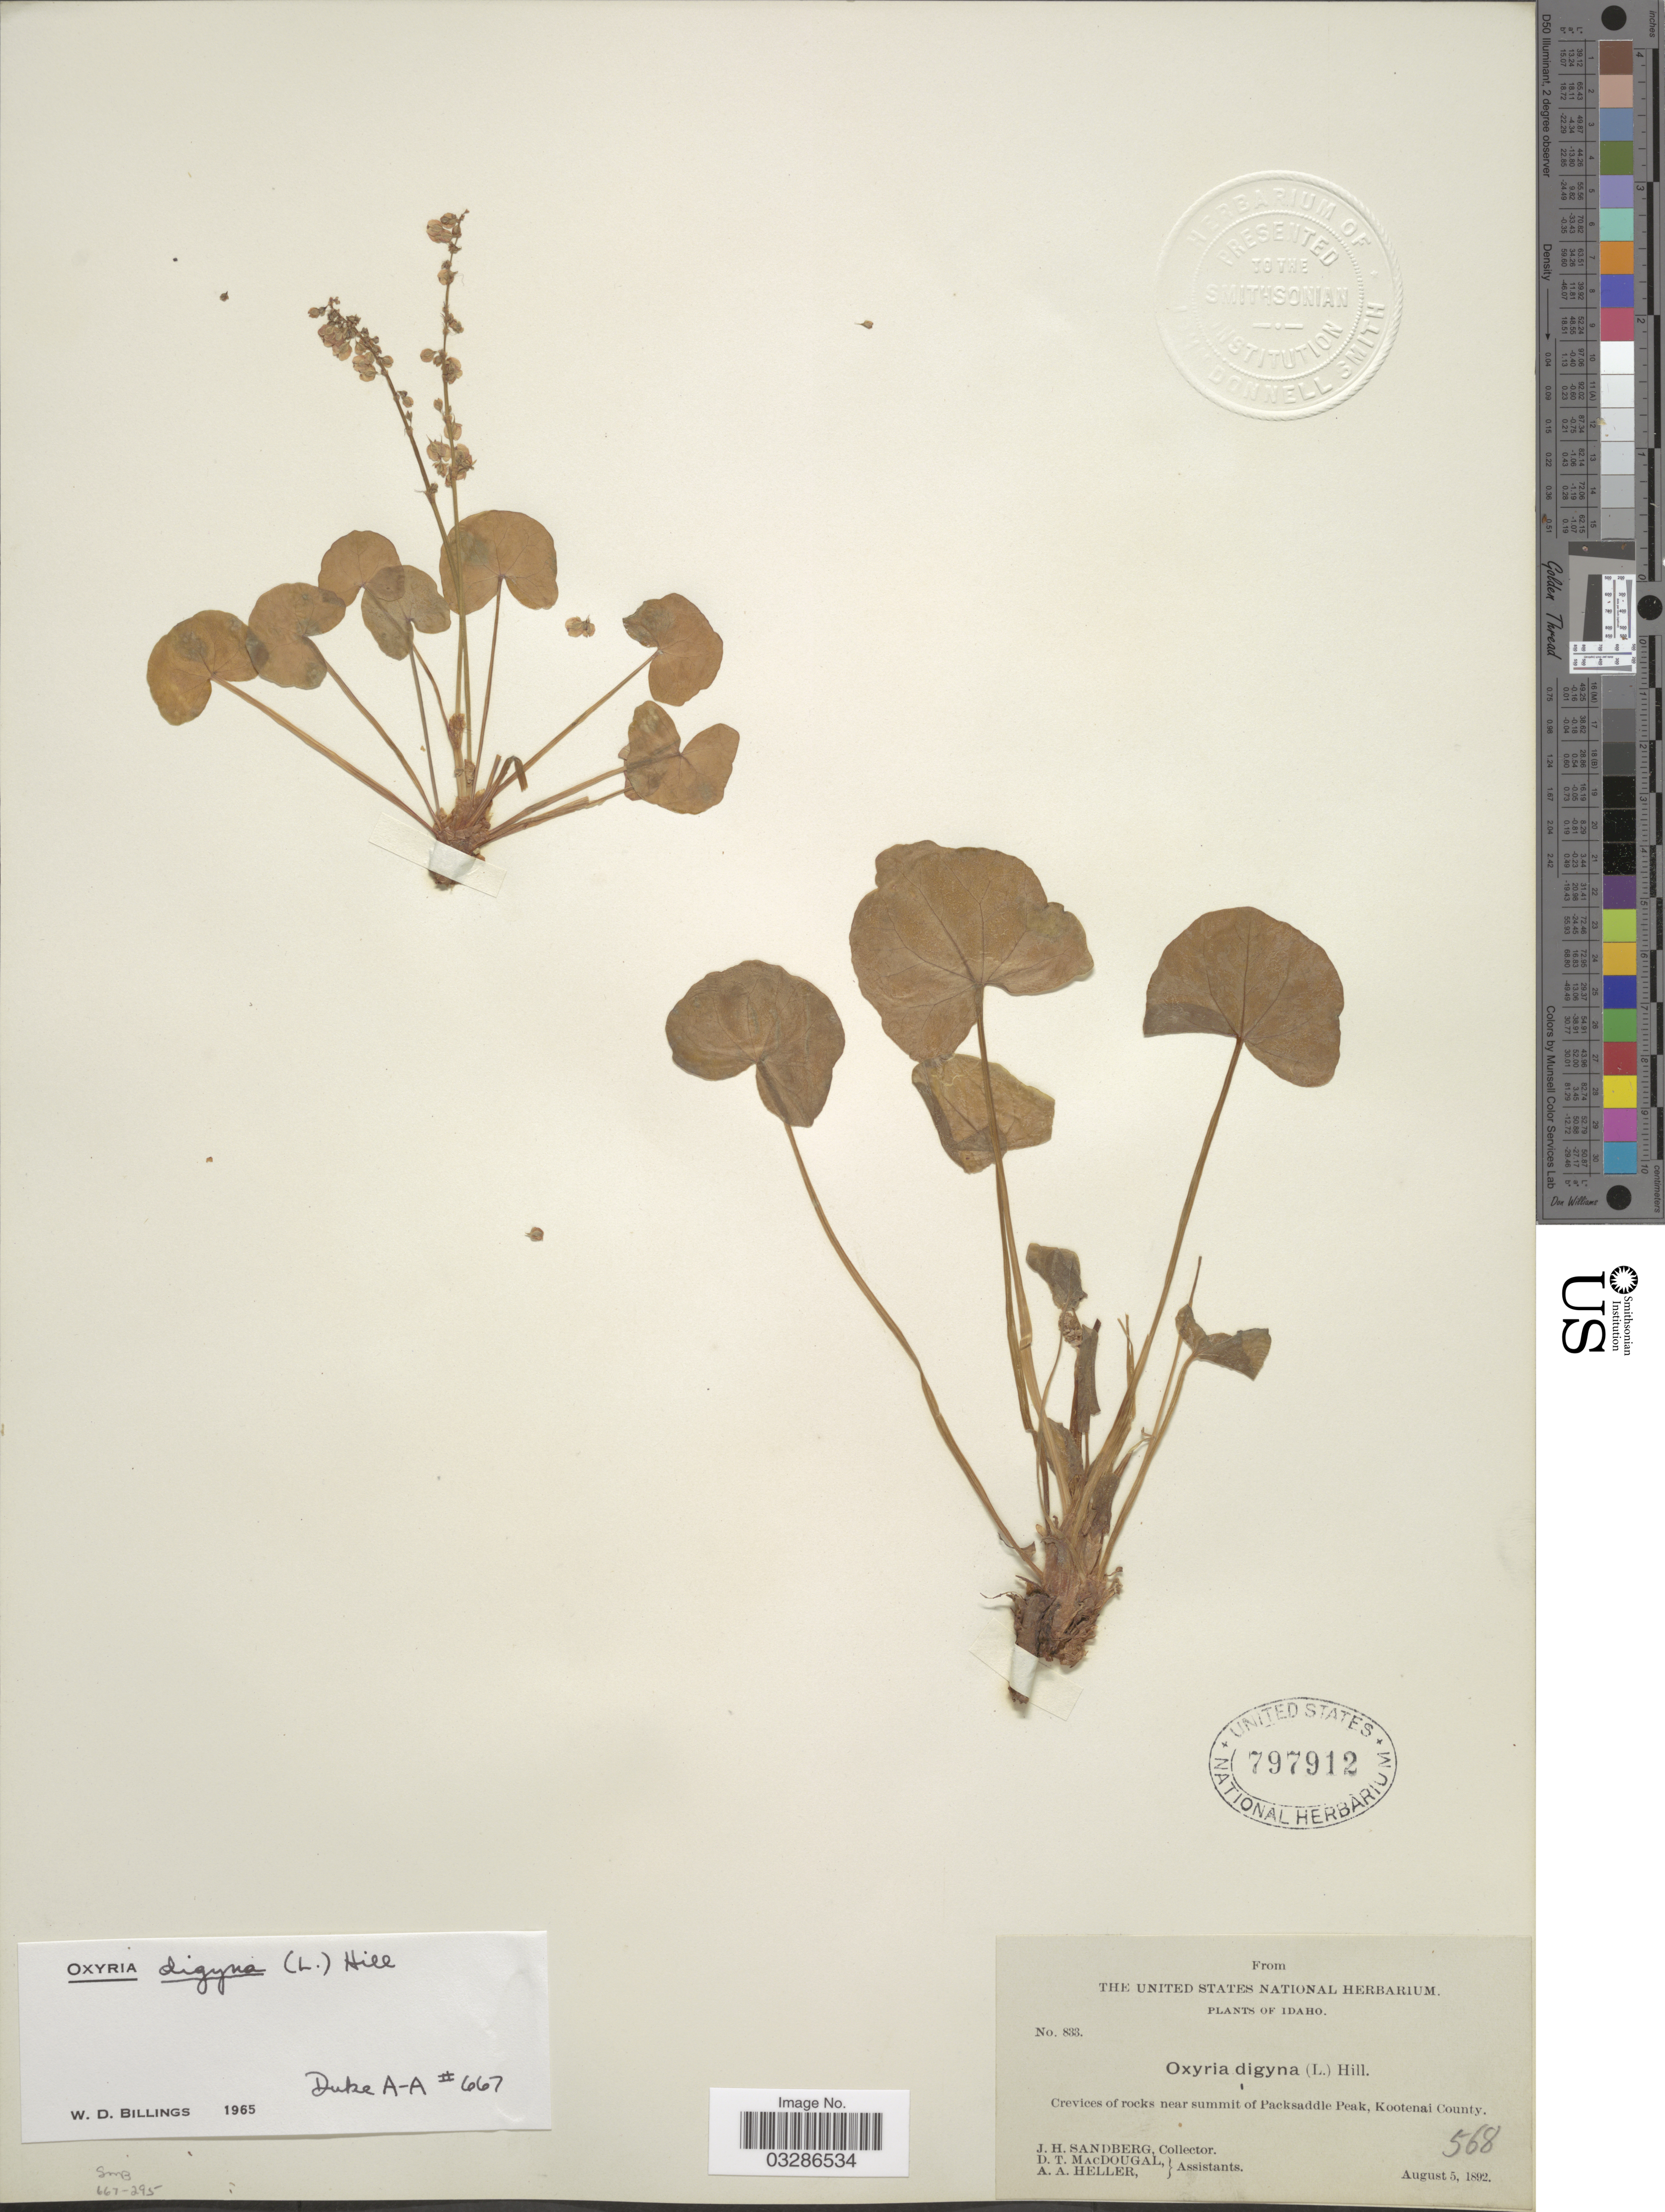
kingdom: Plantae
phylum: Tracheophyta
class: Magnoliopsida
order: Caryophyllales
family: Polygonaceae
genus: Oxyria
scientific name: Oxyria digyna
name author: (L.) Hill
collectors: J. H. Sandberg, D. T. MacDougal & A. A. Heller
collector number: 833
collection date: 1892-08-05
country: United States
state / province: Idaho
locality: Crevices of rocks near summit of Packsaddle Peak, Kootenai County.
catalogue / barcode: US 797912